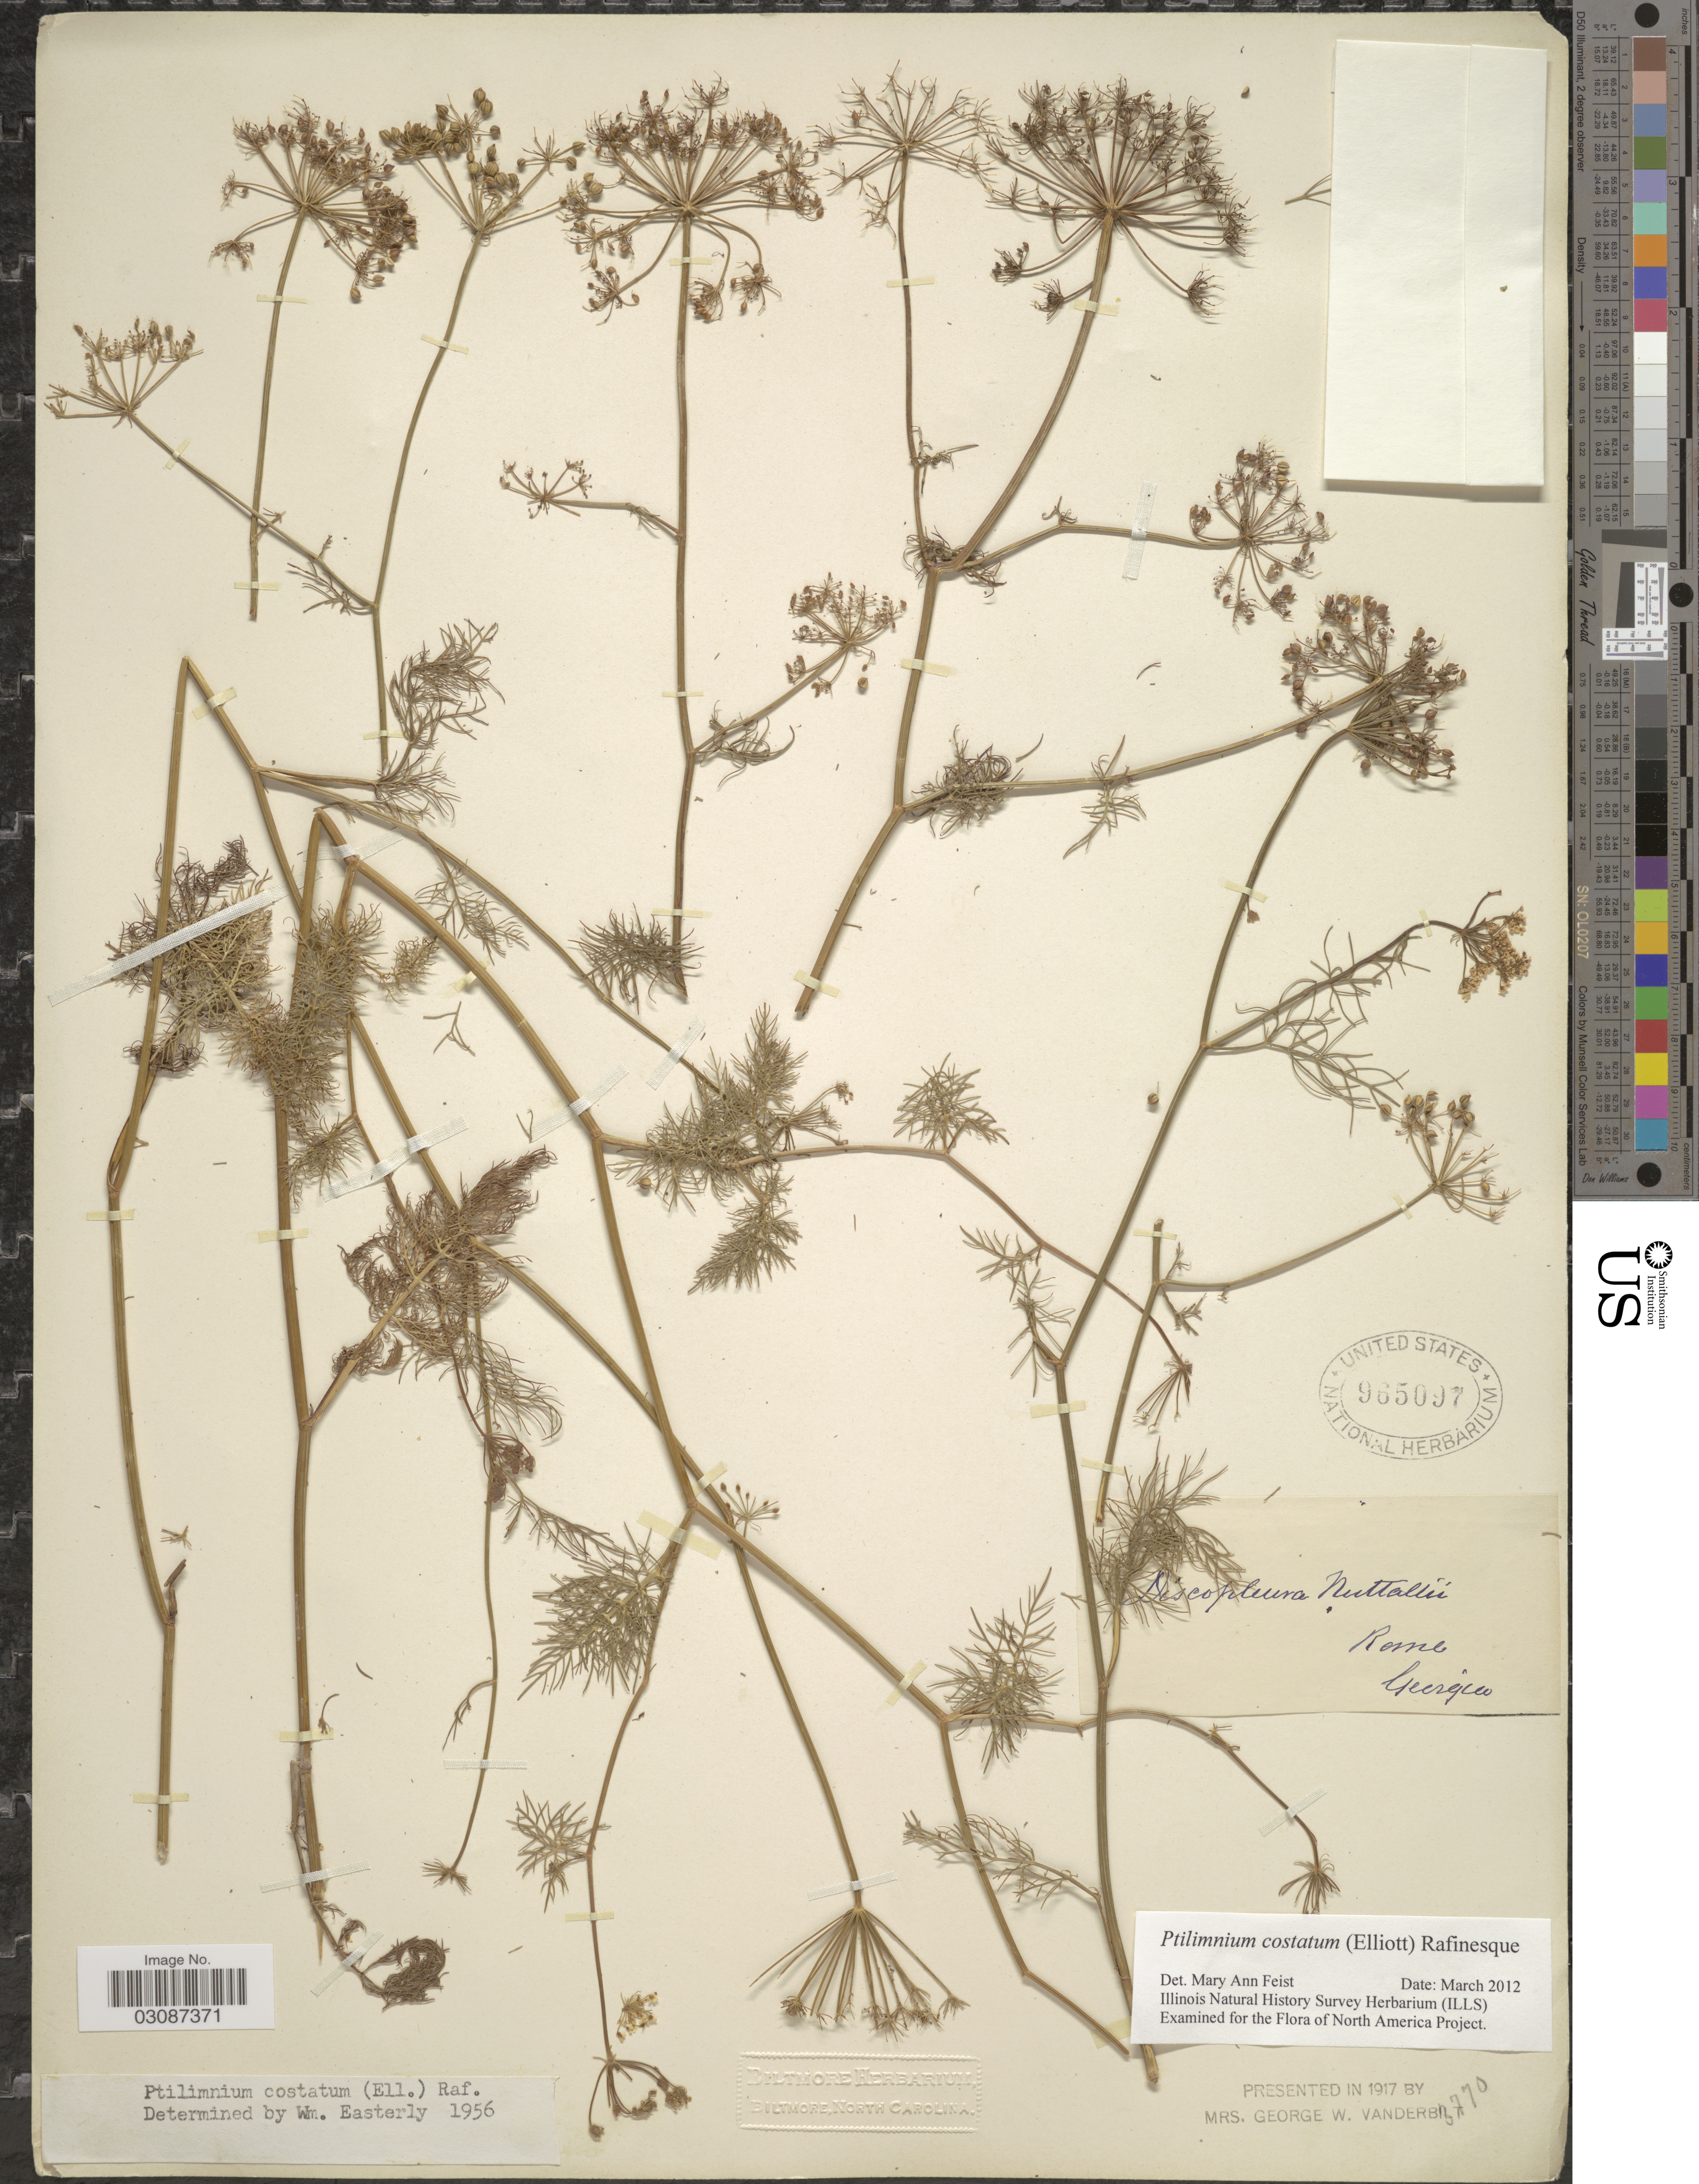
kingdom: Plantae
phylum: Tracheophyta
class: Magnoliopsida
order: Apiales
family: Apiaceae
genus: Ptilimnium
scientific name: Ptilimnium costatum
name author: (Elliott) Raf.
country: United States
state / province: Georgia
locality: Rome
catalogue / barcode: US 965097